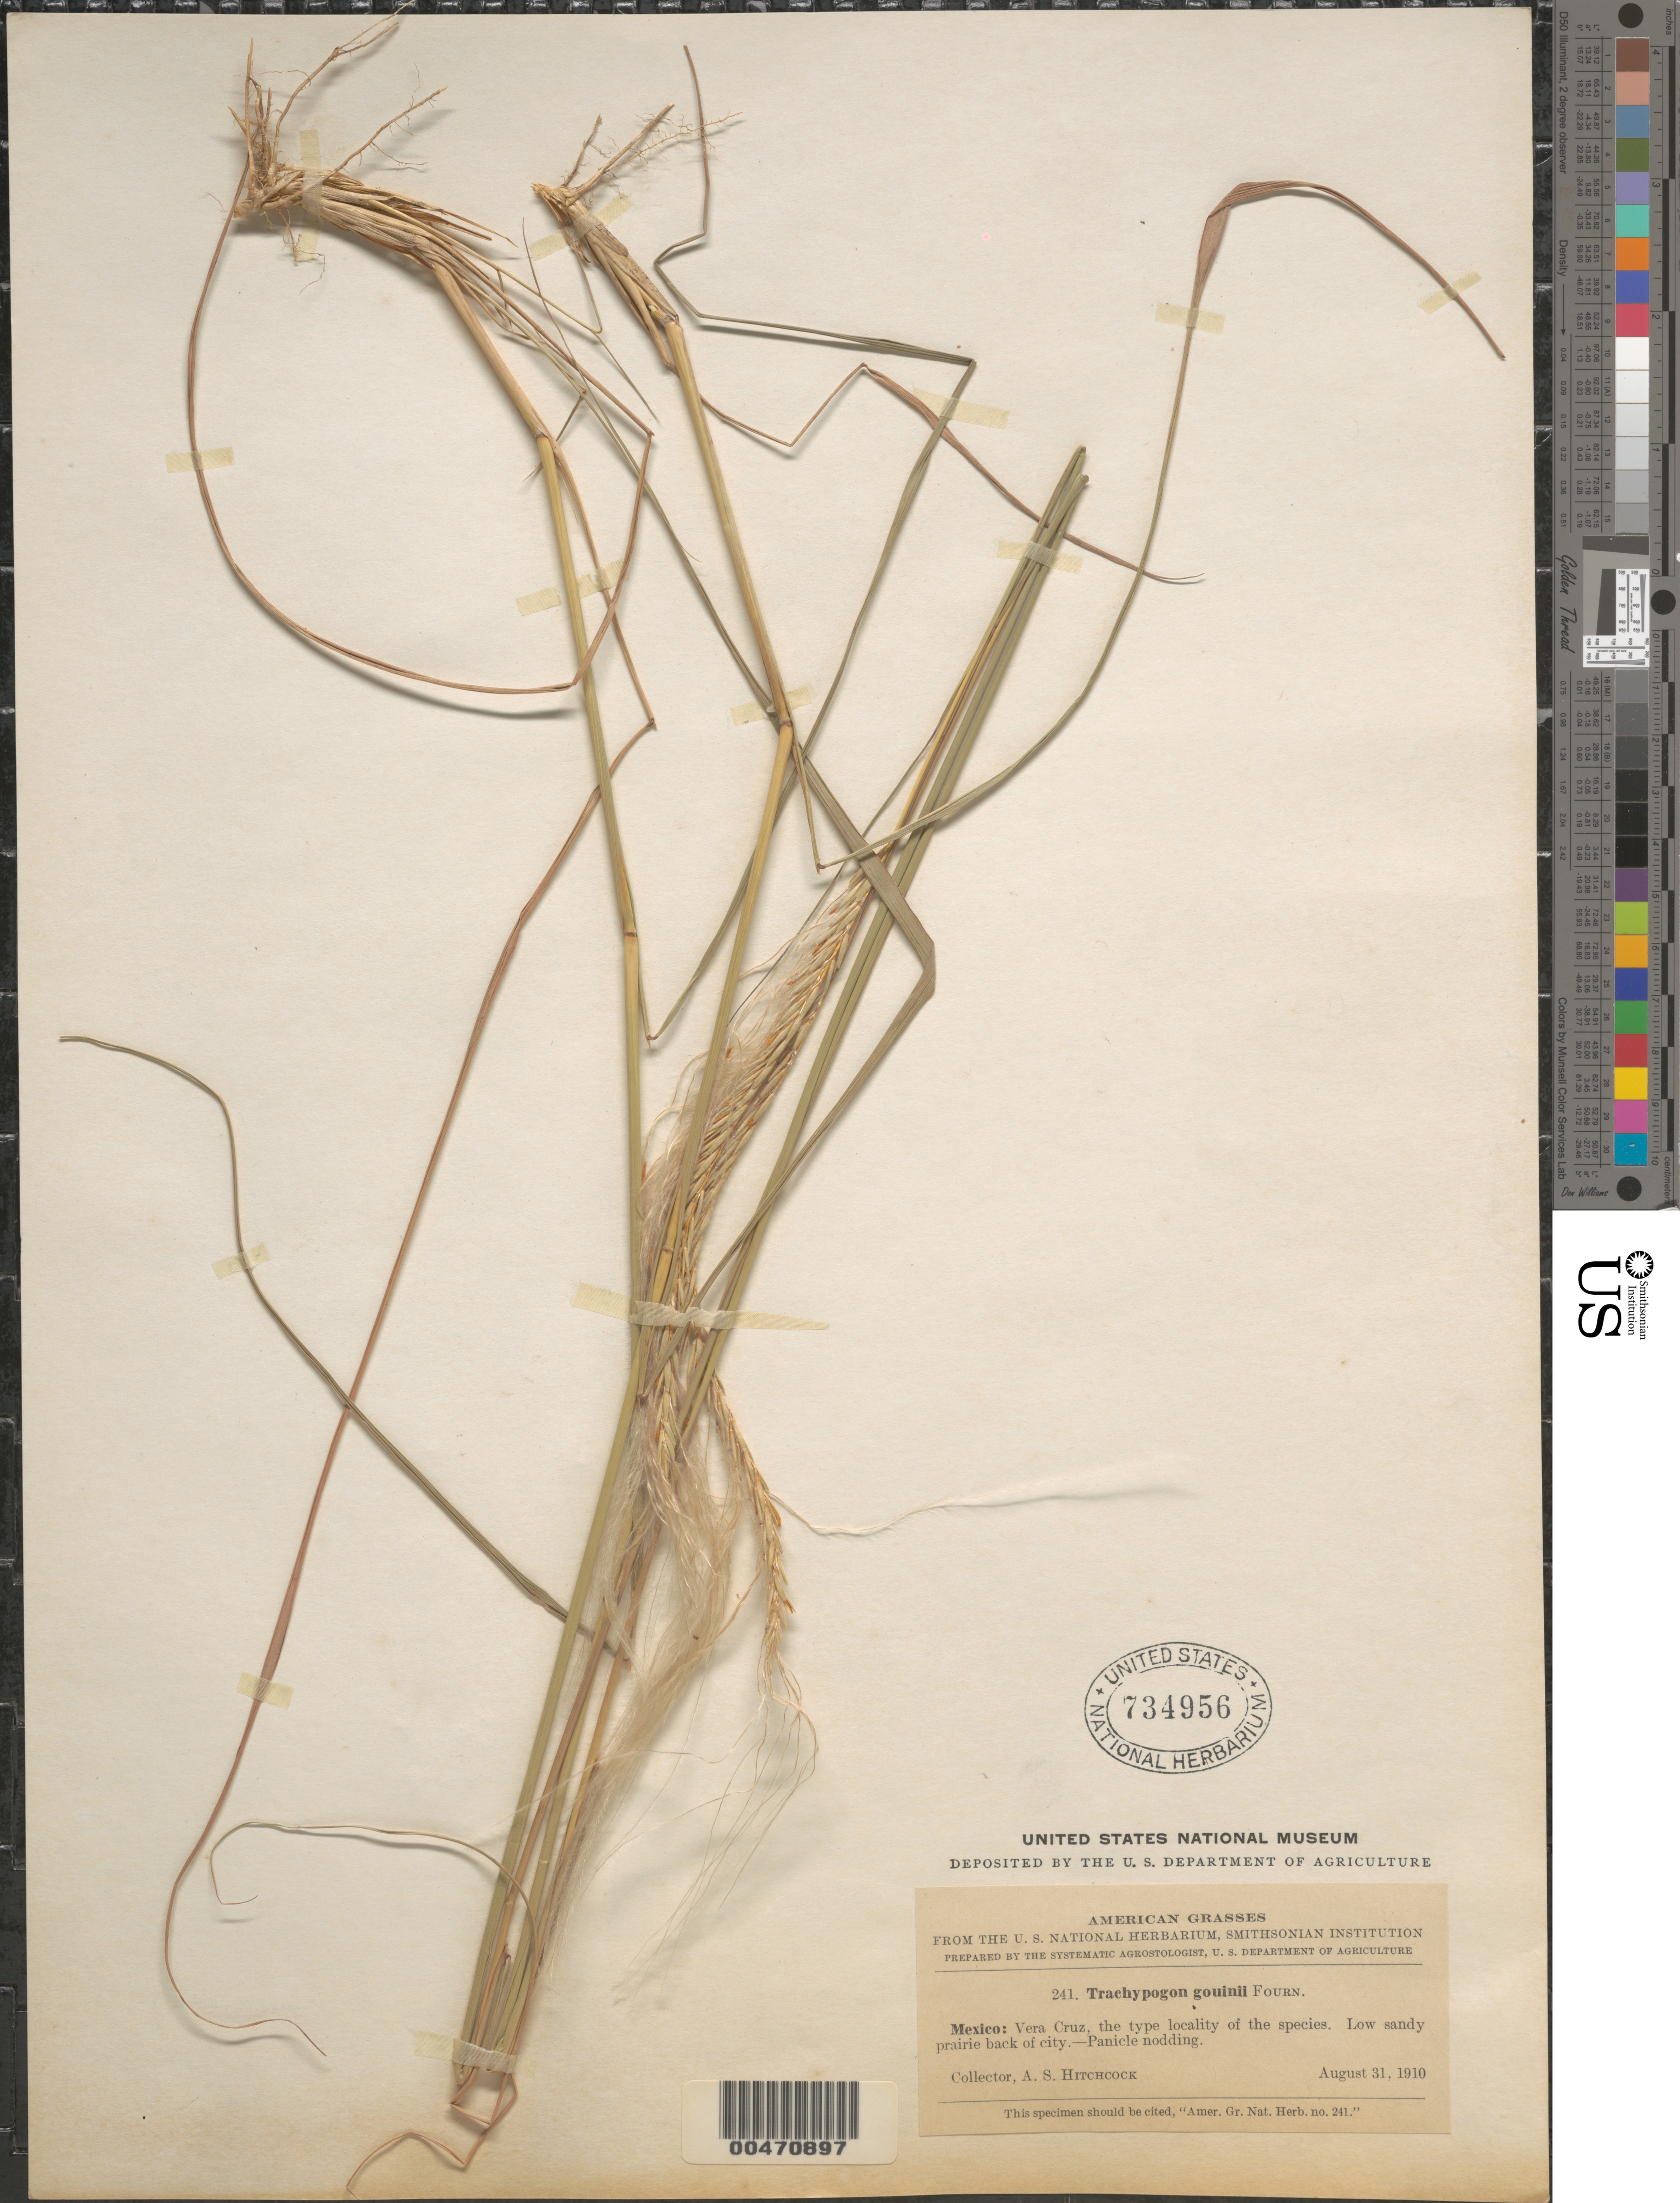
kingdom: Plantae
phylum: Tracheophyta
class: Liliopsida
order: Poales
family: Poaceae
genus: Trachypogon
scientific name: Trachypogon gouini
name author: E. Fourn.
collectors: A. S. Hitchcock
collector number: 241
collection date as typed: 31 Aug 1910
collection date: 1910-08-31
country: Mexico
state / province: Veracruz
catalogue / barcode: US 734956